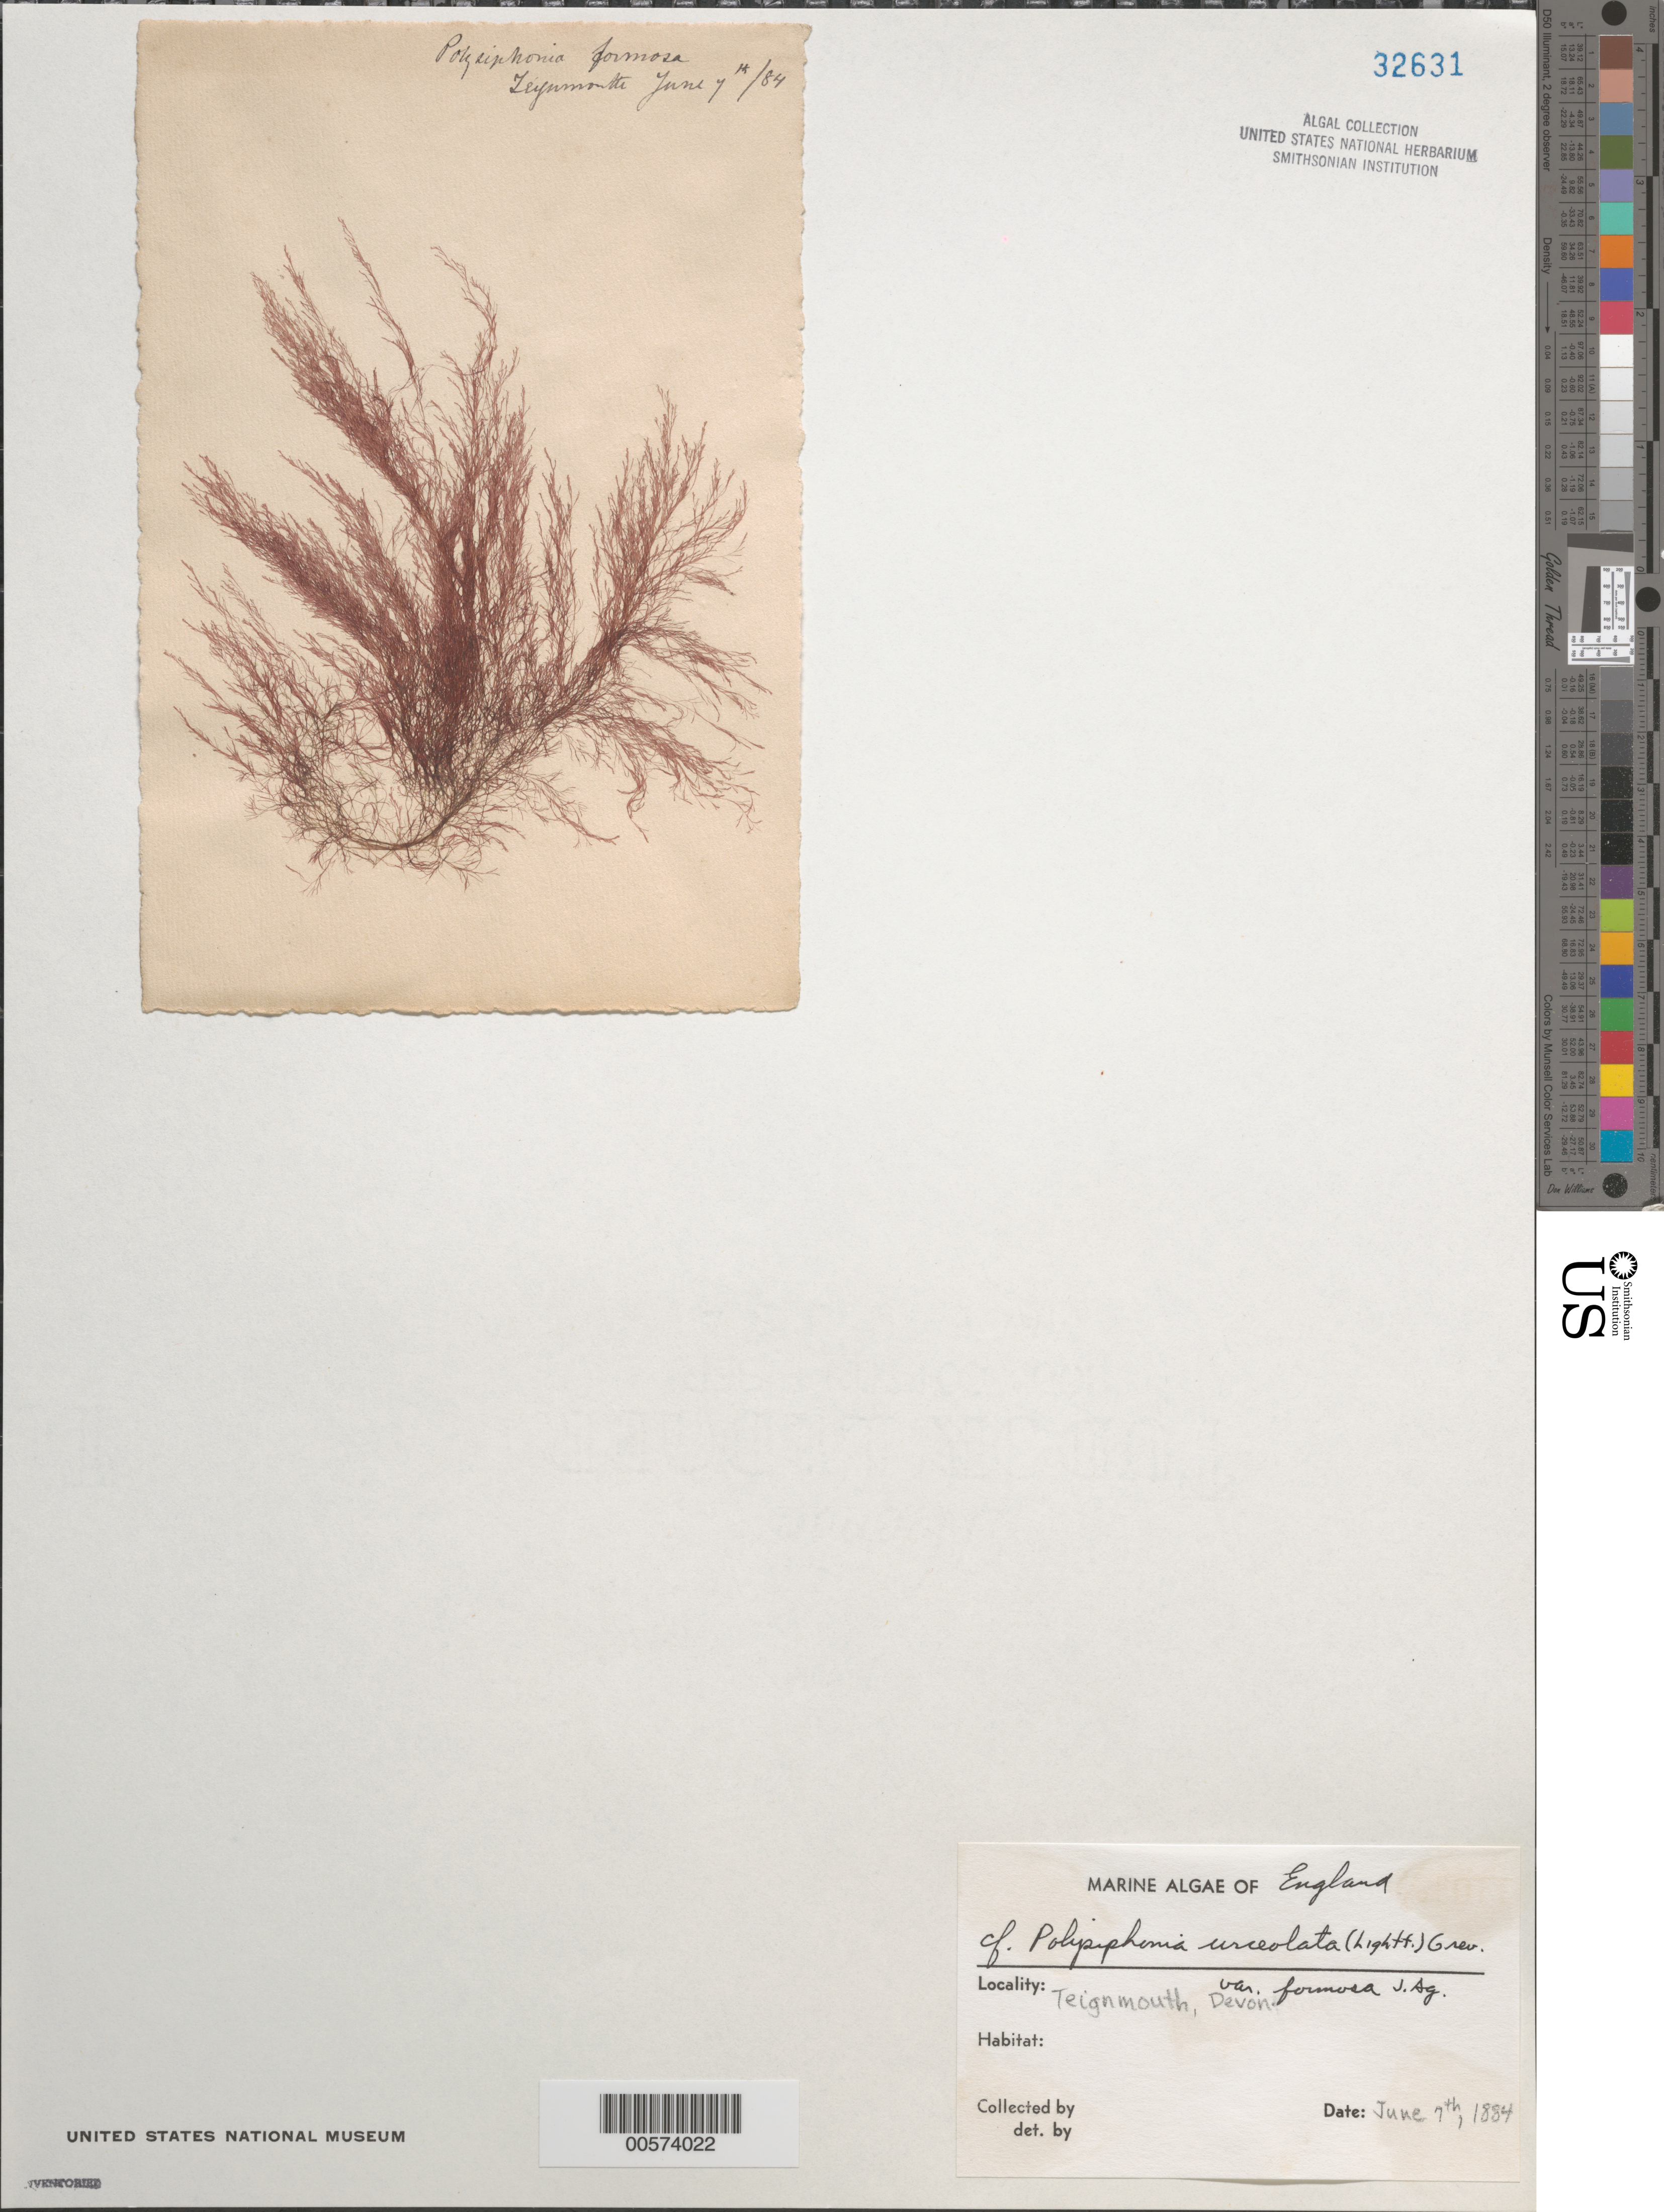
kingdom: Plantae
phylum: Rhodophyta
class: Florideophyceae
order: Ceramiales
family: Rhodomelaceae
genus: Polysiphonia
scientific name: Polysiphonia urceolata var. formosa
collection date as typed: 07 Jun 1884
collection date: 1884-06-07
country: United Kingdom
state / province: England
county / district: Devon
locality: Teignmouth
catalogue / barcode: US 32631